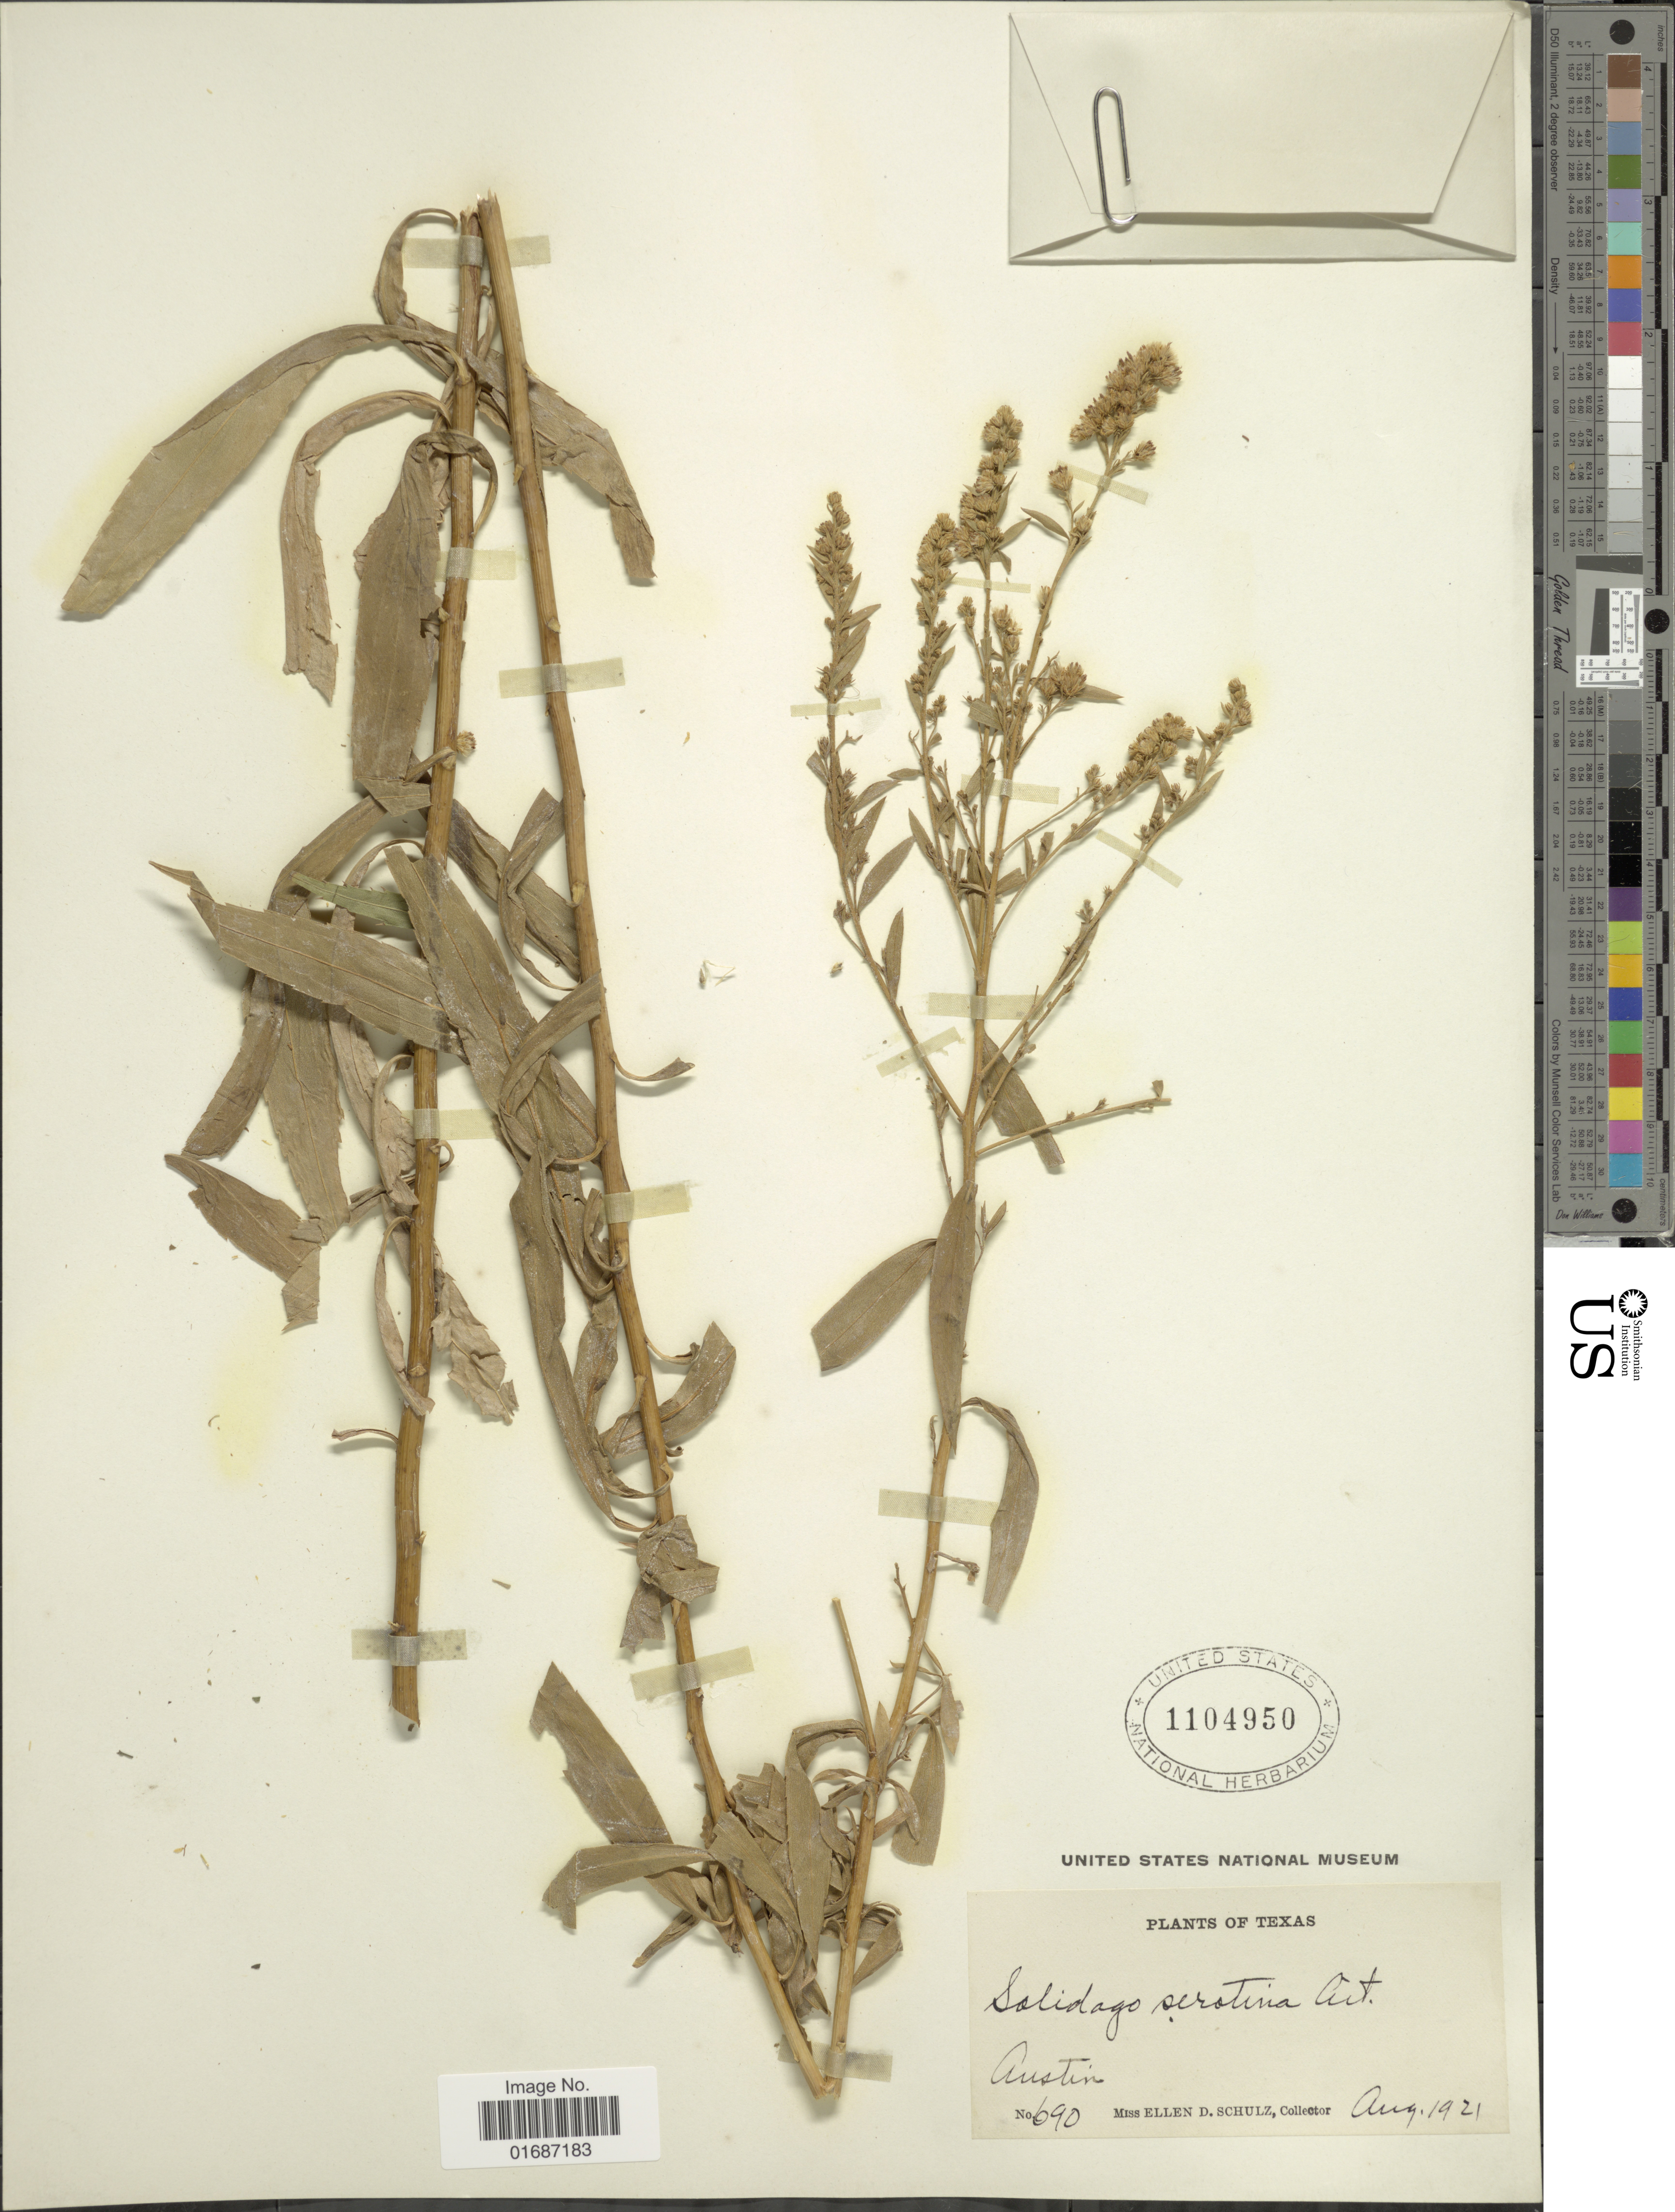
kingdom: Plantae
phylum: Tracheophyta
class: Magnoliopsida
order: Asterales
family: Asteraceae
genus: Solidago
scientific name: Solidago gigantea var. leiophylla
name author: Fernald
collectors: E. D. Schulz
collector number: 690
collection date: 1921-08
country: United States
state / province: Texas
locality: Austin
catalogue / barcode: US 1104950